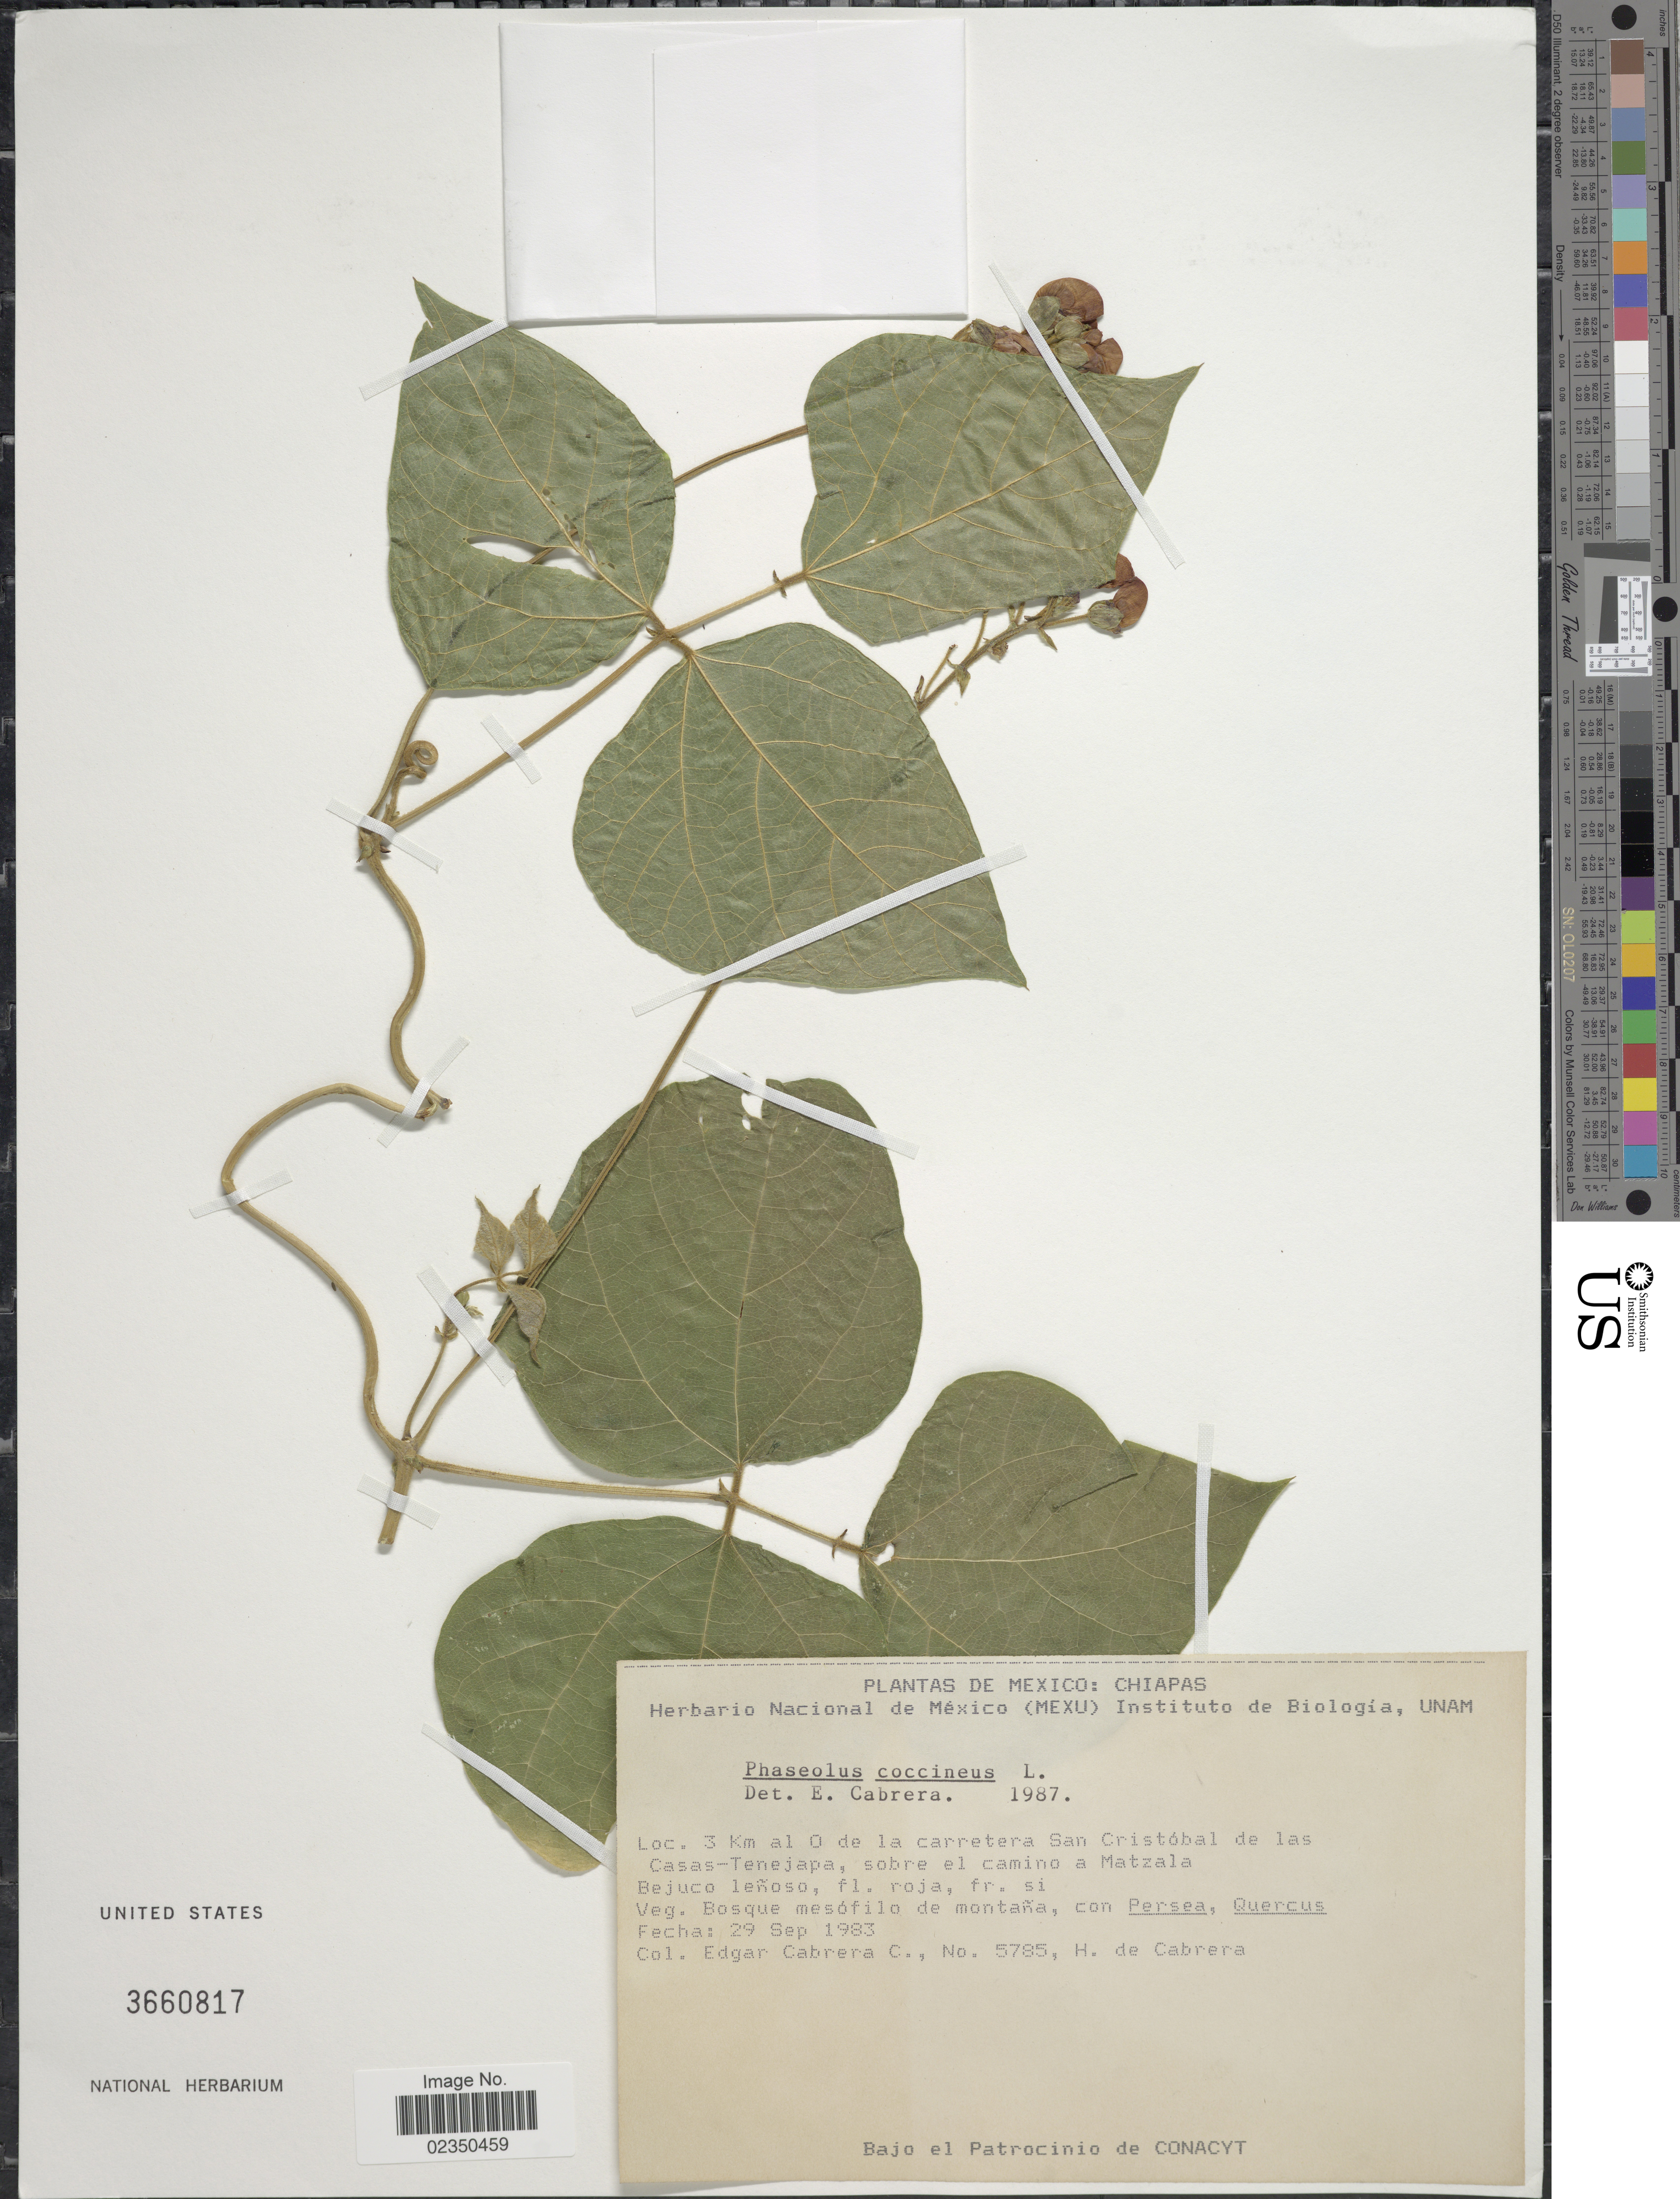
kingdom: Plantae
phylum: Tracheophyta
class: Magnoliopsida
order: Fabales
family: Fabaceae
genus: Phaseolus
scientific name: Phaseolus coccineus var. coccineus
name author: L.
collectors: E. Cabrera C. & H. de Cabrera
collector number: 5785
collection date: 1983-09-29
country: Mexico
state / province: Chiapas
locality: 3 Km al O de la carretera San Cristobal de las Casas-Tenejapa, sobre el camino a Matzala.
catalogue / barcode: US 3660817